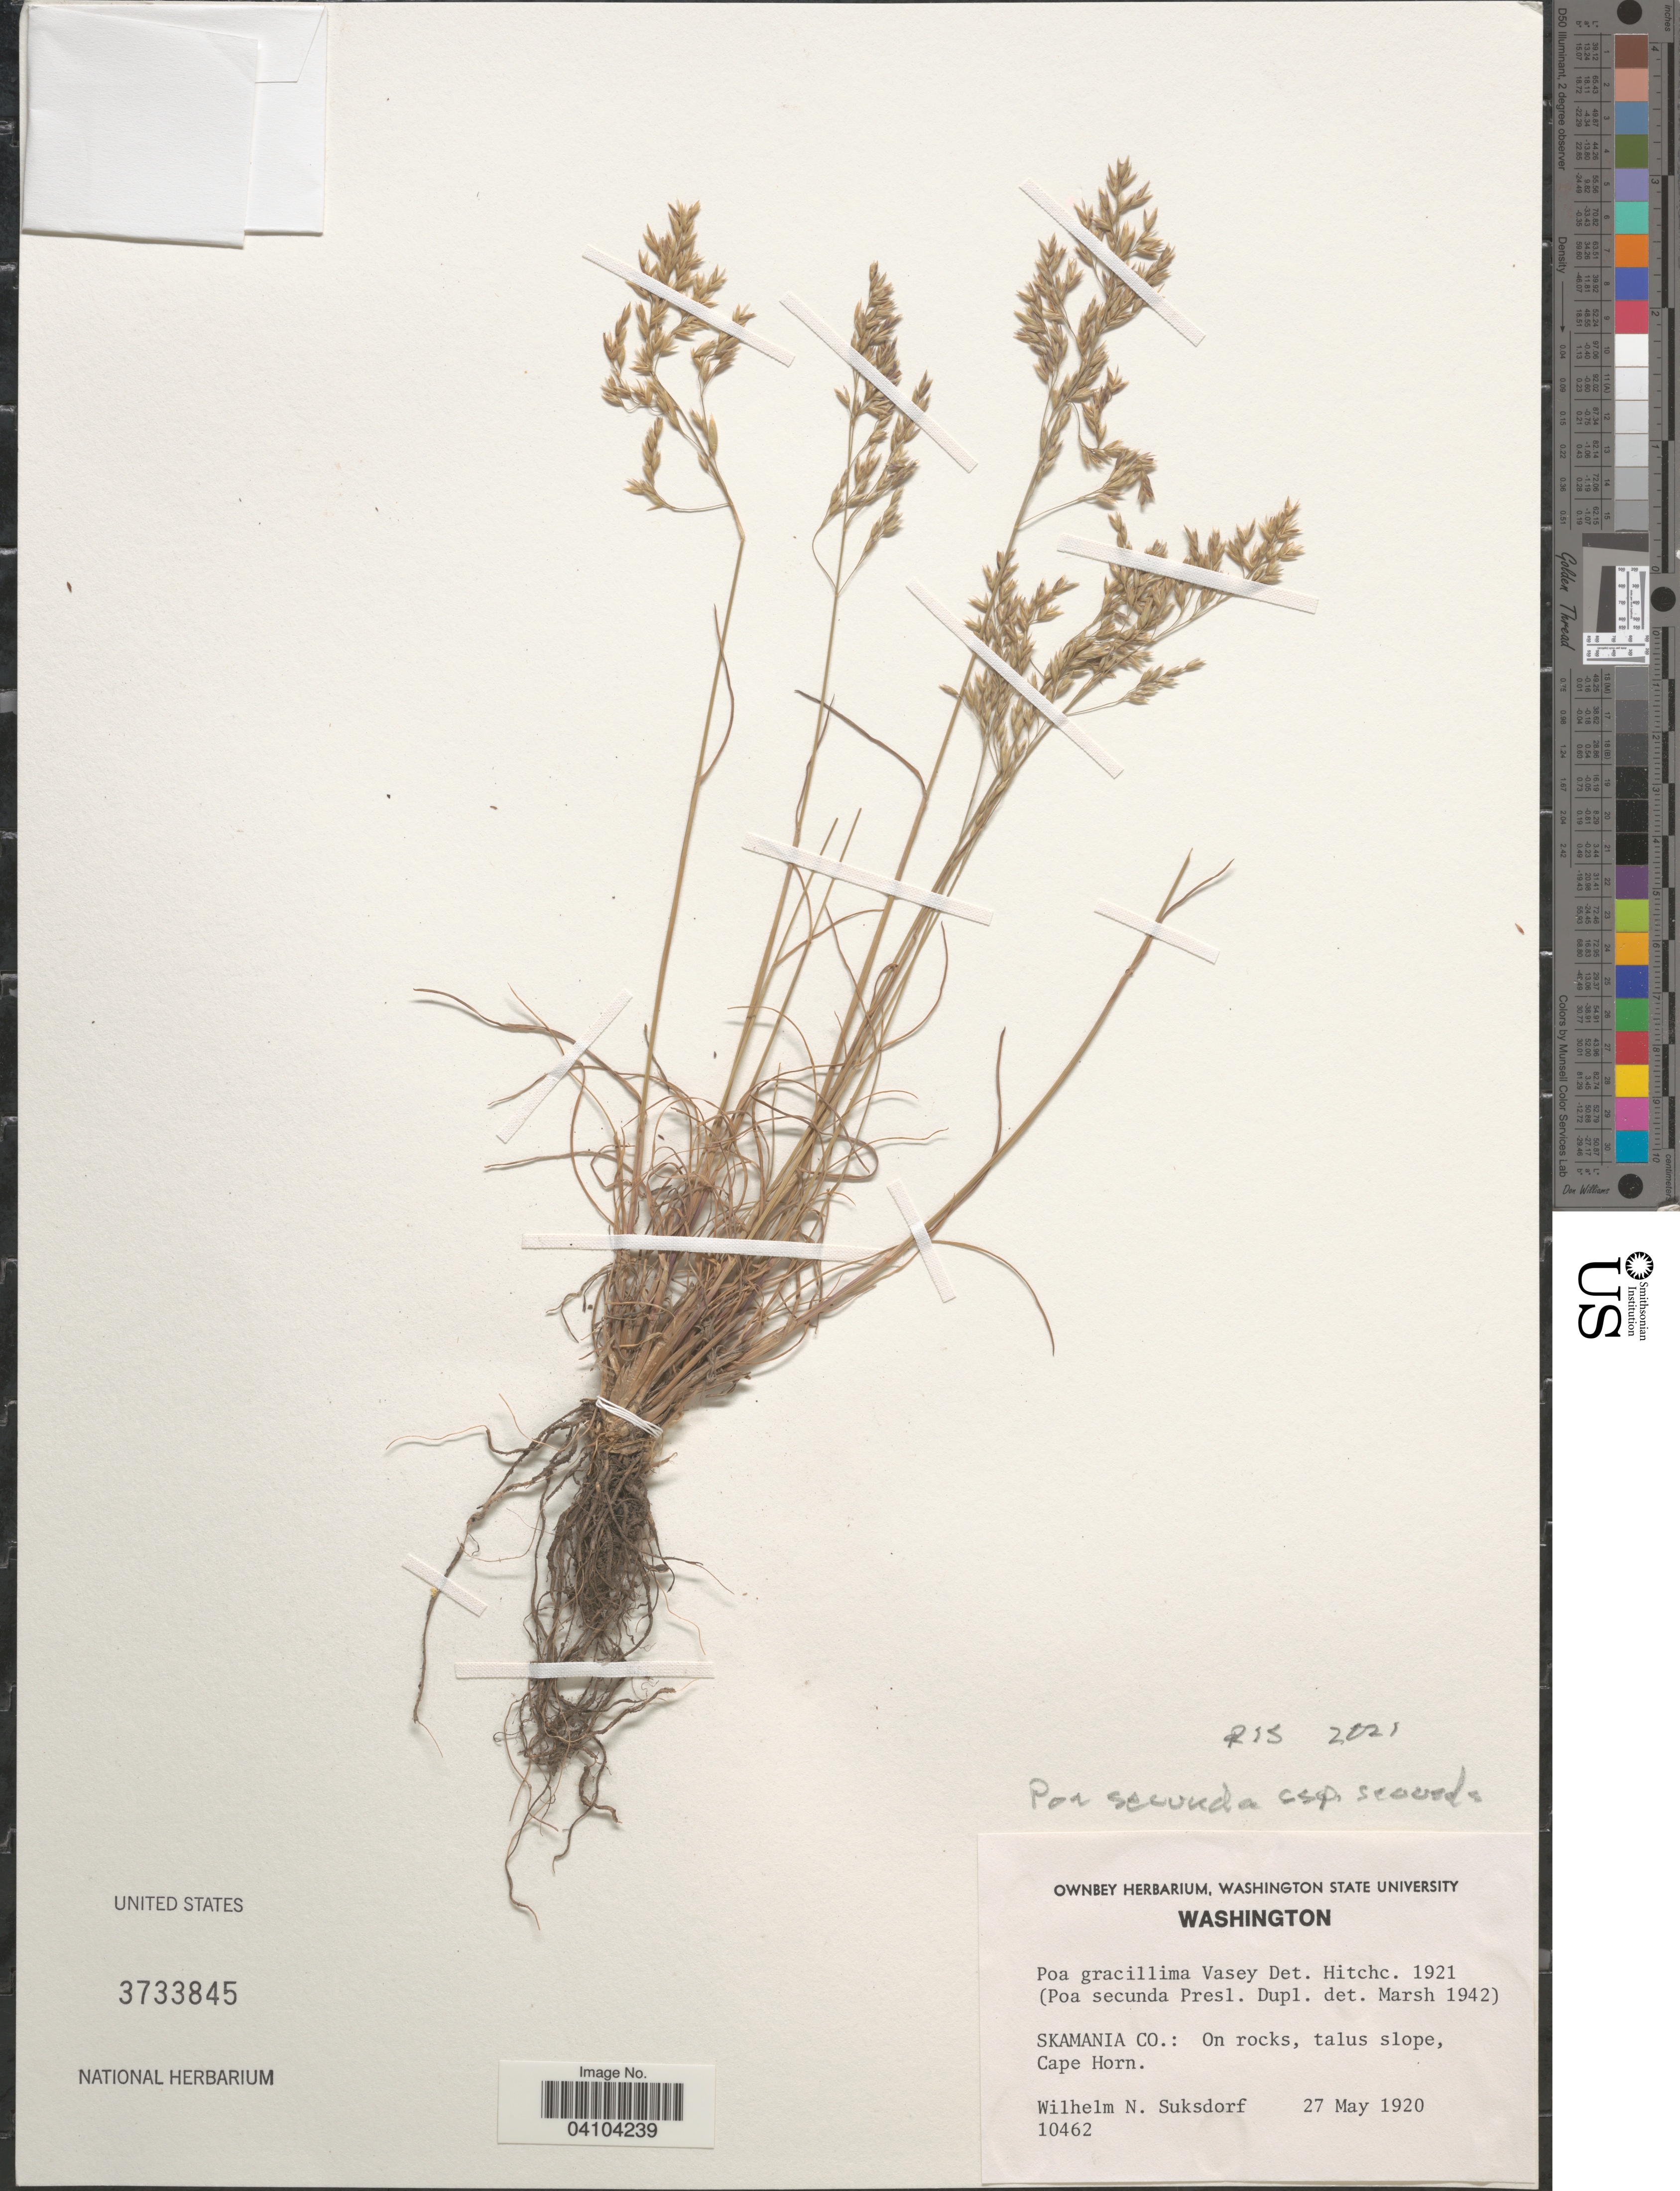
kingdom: Plantae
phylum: Tracheophyta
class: Liliopsida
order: Poales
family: Poaceae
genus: Poa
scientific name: Poa secunda subsp. secunda var. secunda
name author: J. Presl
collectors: W. N. Suksdorf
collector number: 10462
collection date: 1920-05-27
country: United States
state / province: Washington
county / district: Skamania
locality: Skamania Co.: On rocks, talus slope, Cape Horn.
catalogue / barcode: US 3733845